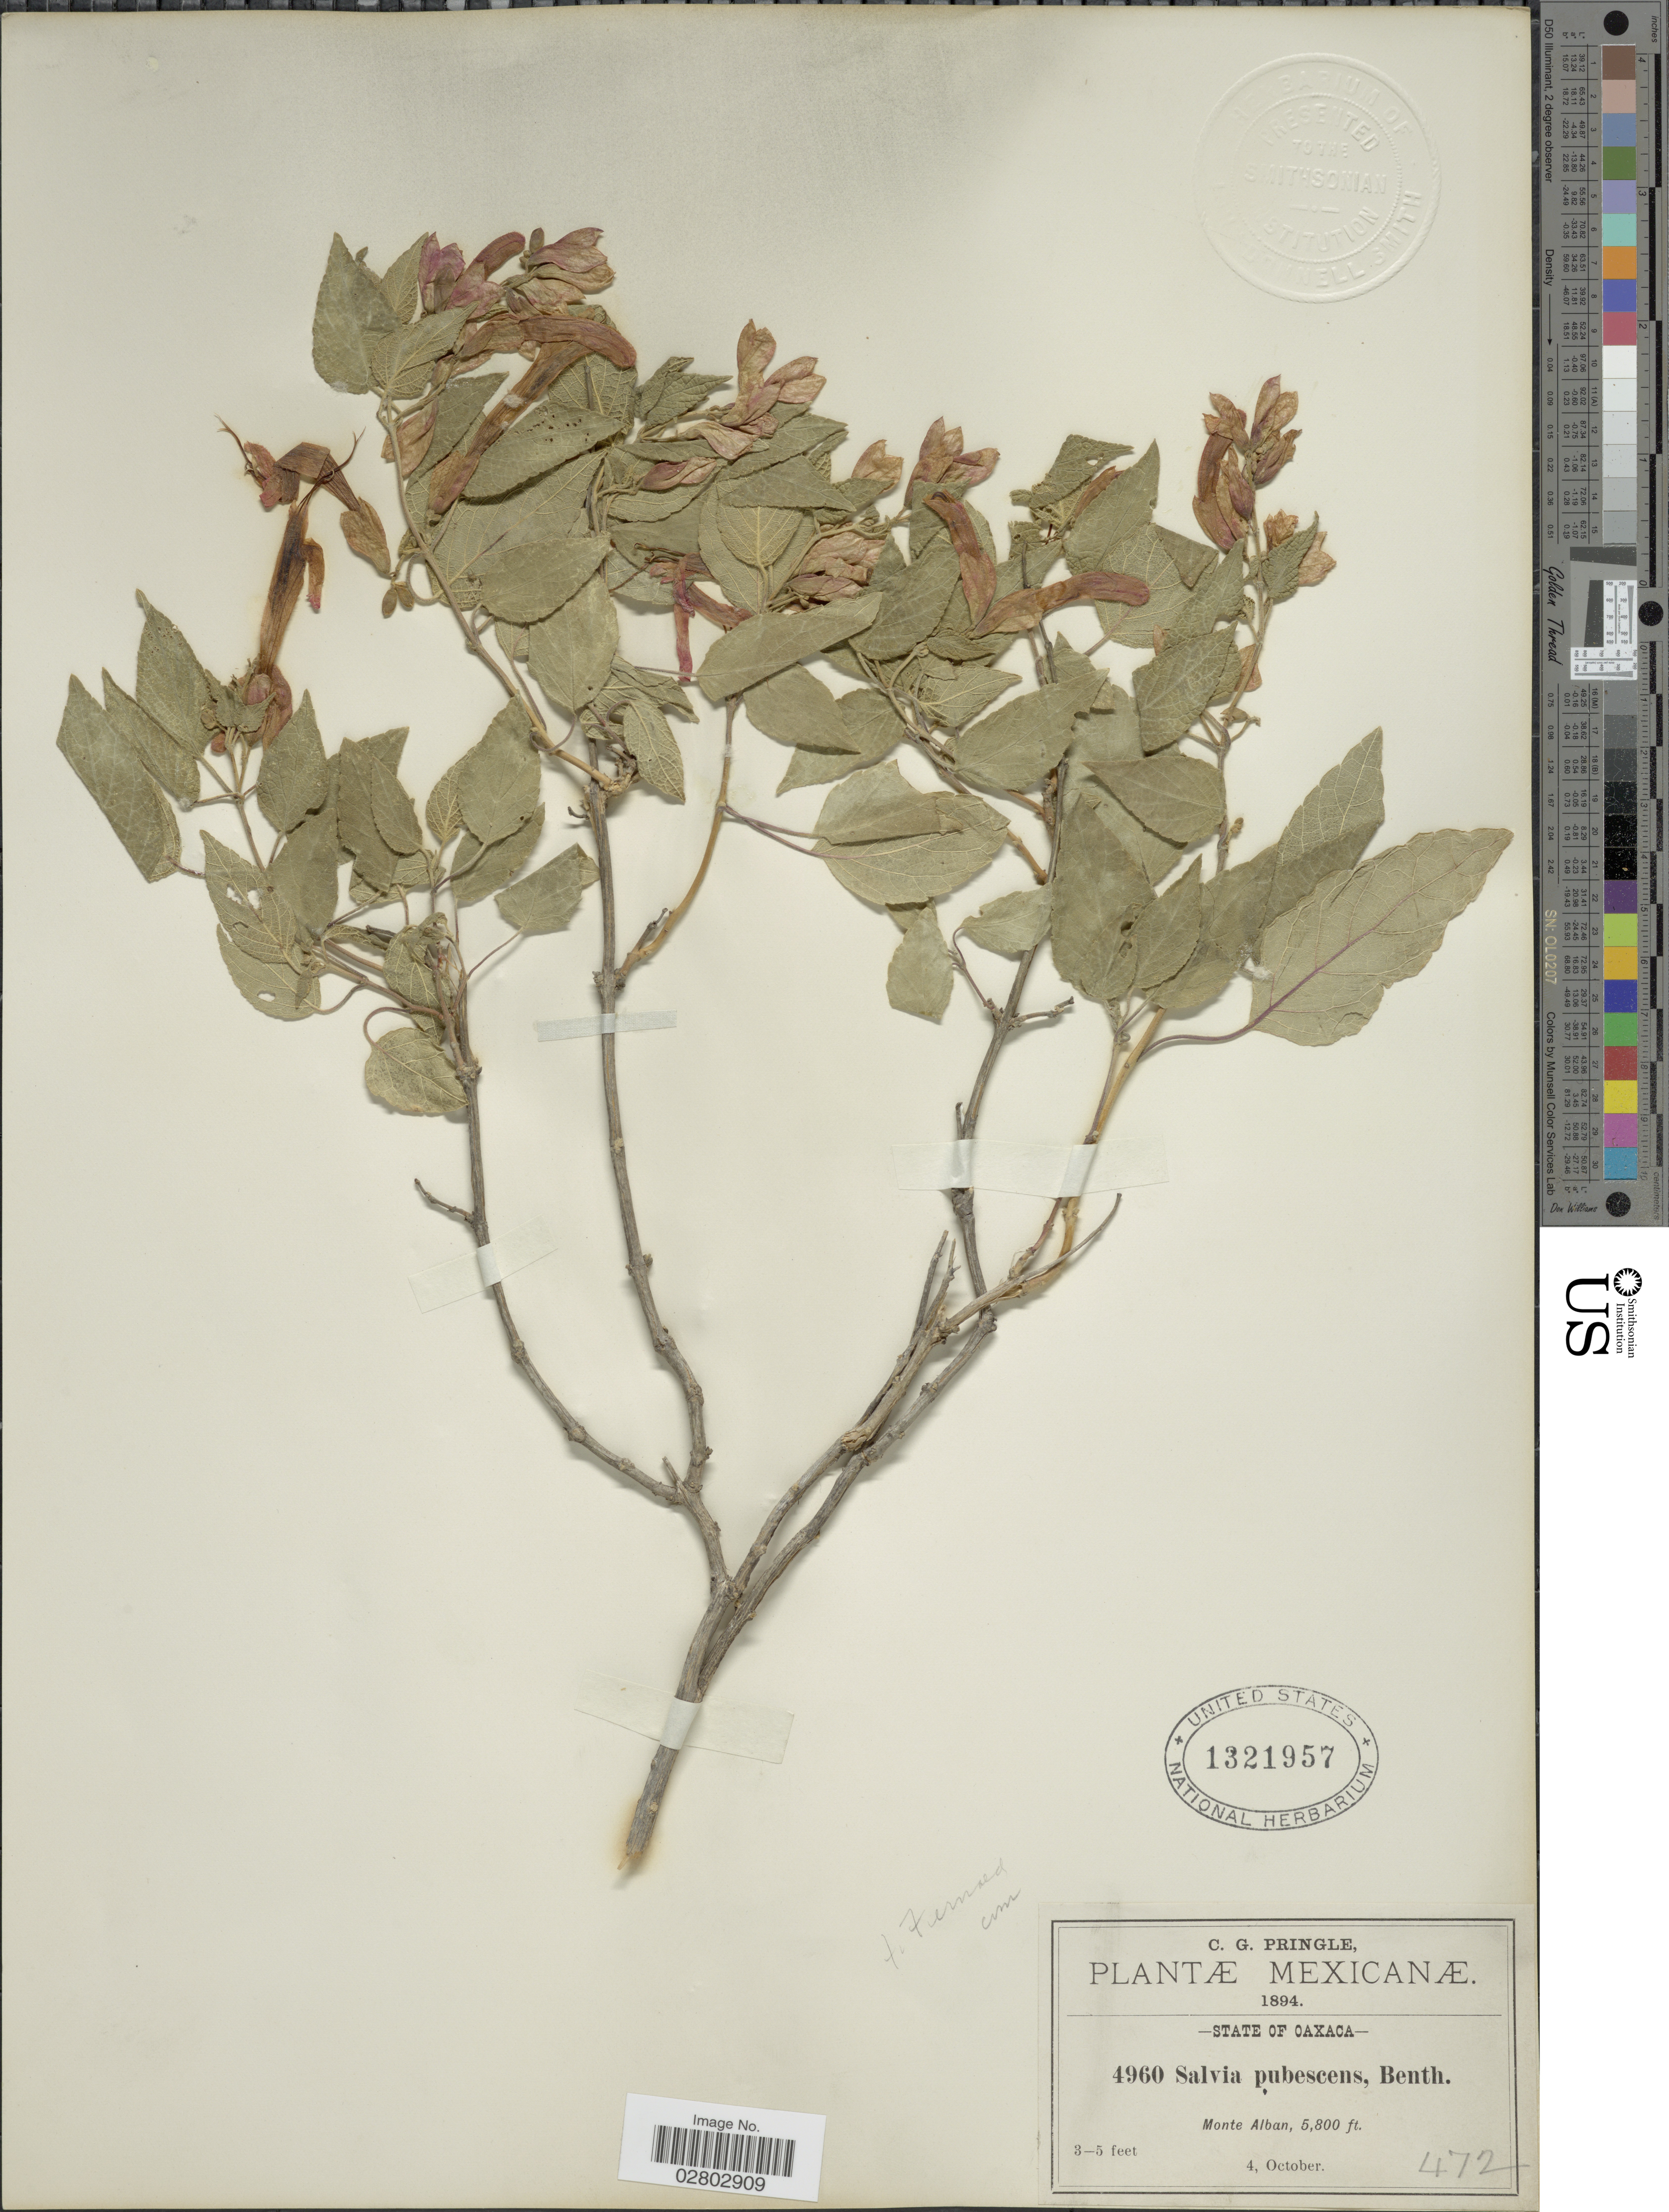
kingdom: Plantae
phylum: Tracheophyta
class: Magnoliopsida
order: Lamiales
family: Lamiaceae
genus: Salvia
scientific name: Salvia pubescens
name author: Benth.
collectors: C. G. Pringle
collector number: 4960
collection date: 1894-10-04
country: Mexico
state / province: Oaxaca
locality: State of Oaxaca, Monte Alban.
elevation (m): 1768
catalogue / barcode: US 1321957